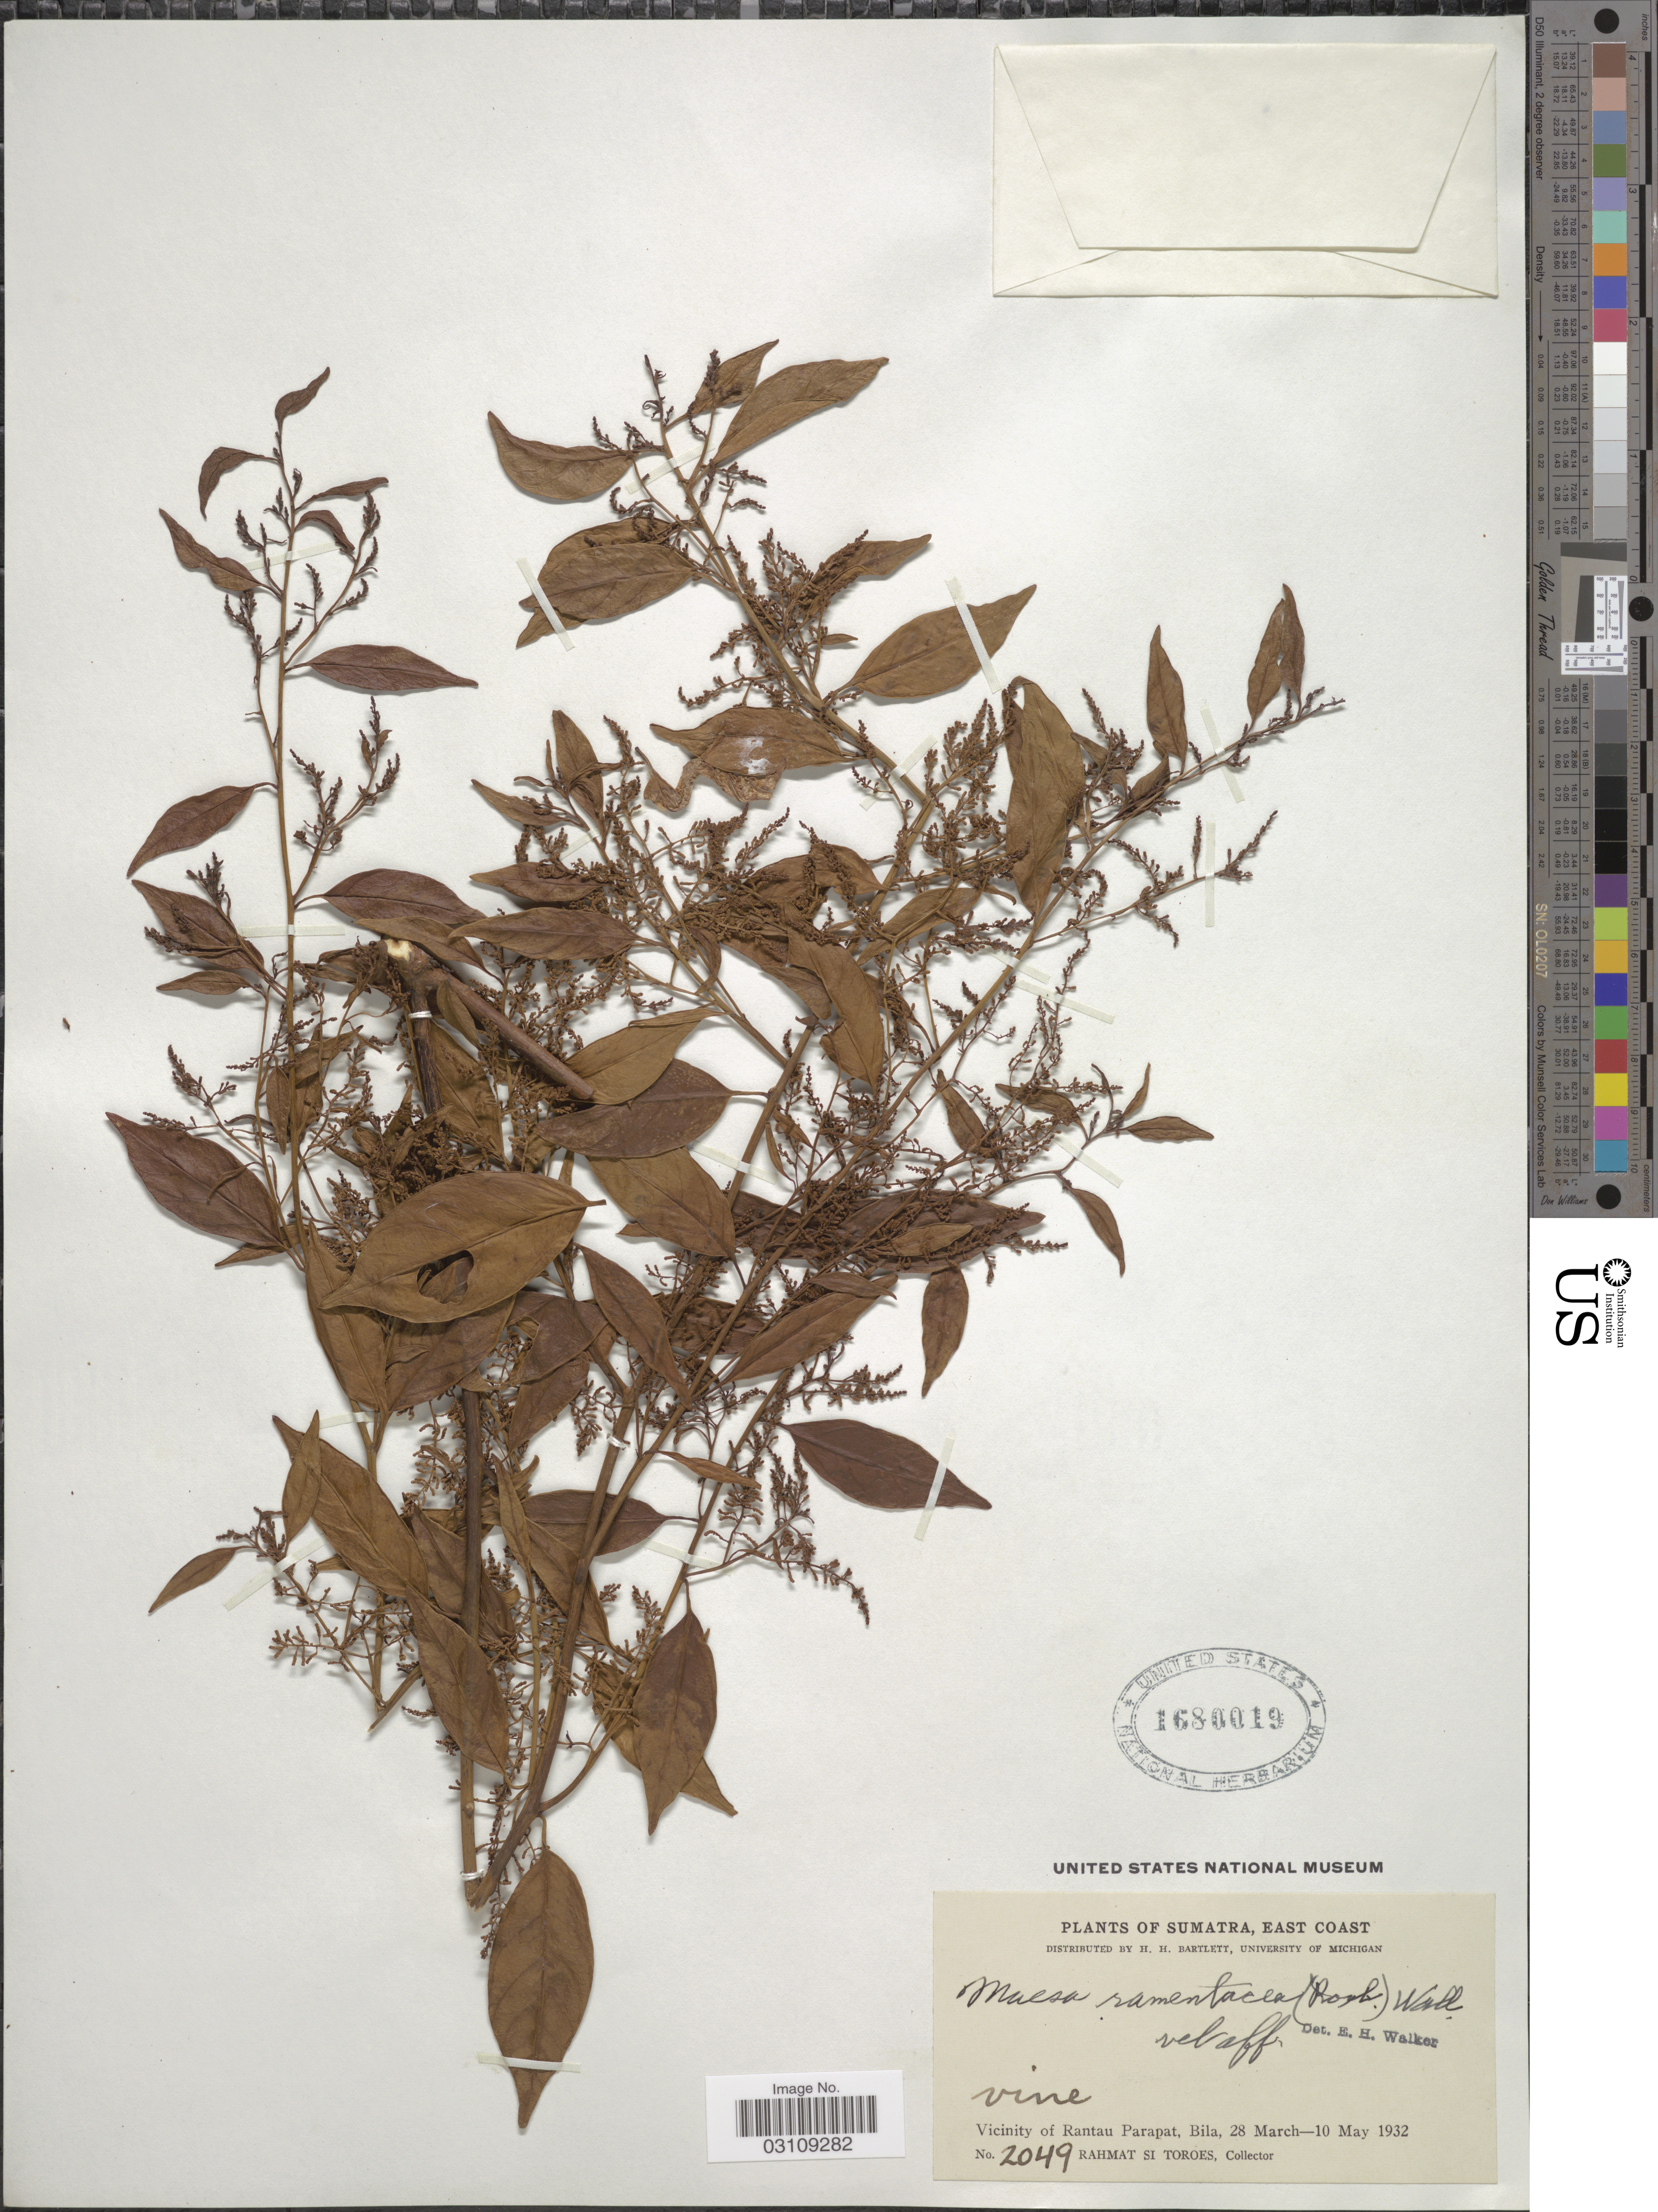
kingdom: Plantae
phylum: Tracheophyta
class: Magnoliopsida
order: Ericales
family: Primulaceae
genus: Maesa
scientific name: Maesa ramentacea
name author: (Roxb.) A. DC.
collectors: Rahmat Si Boeea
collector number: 2049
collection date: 1932-03-28/1932-05-10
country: Indonesia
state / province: Sumatra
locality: East Coast. Vicinity of Rantau Parapat, Bila.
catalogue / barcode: US 1680019